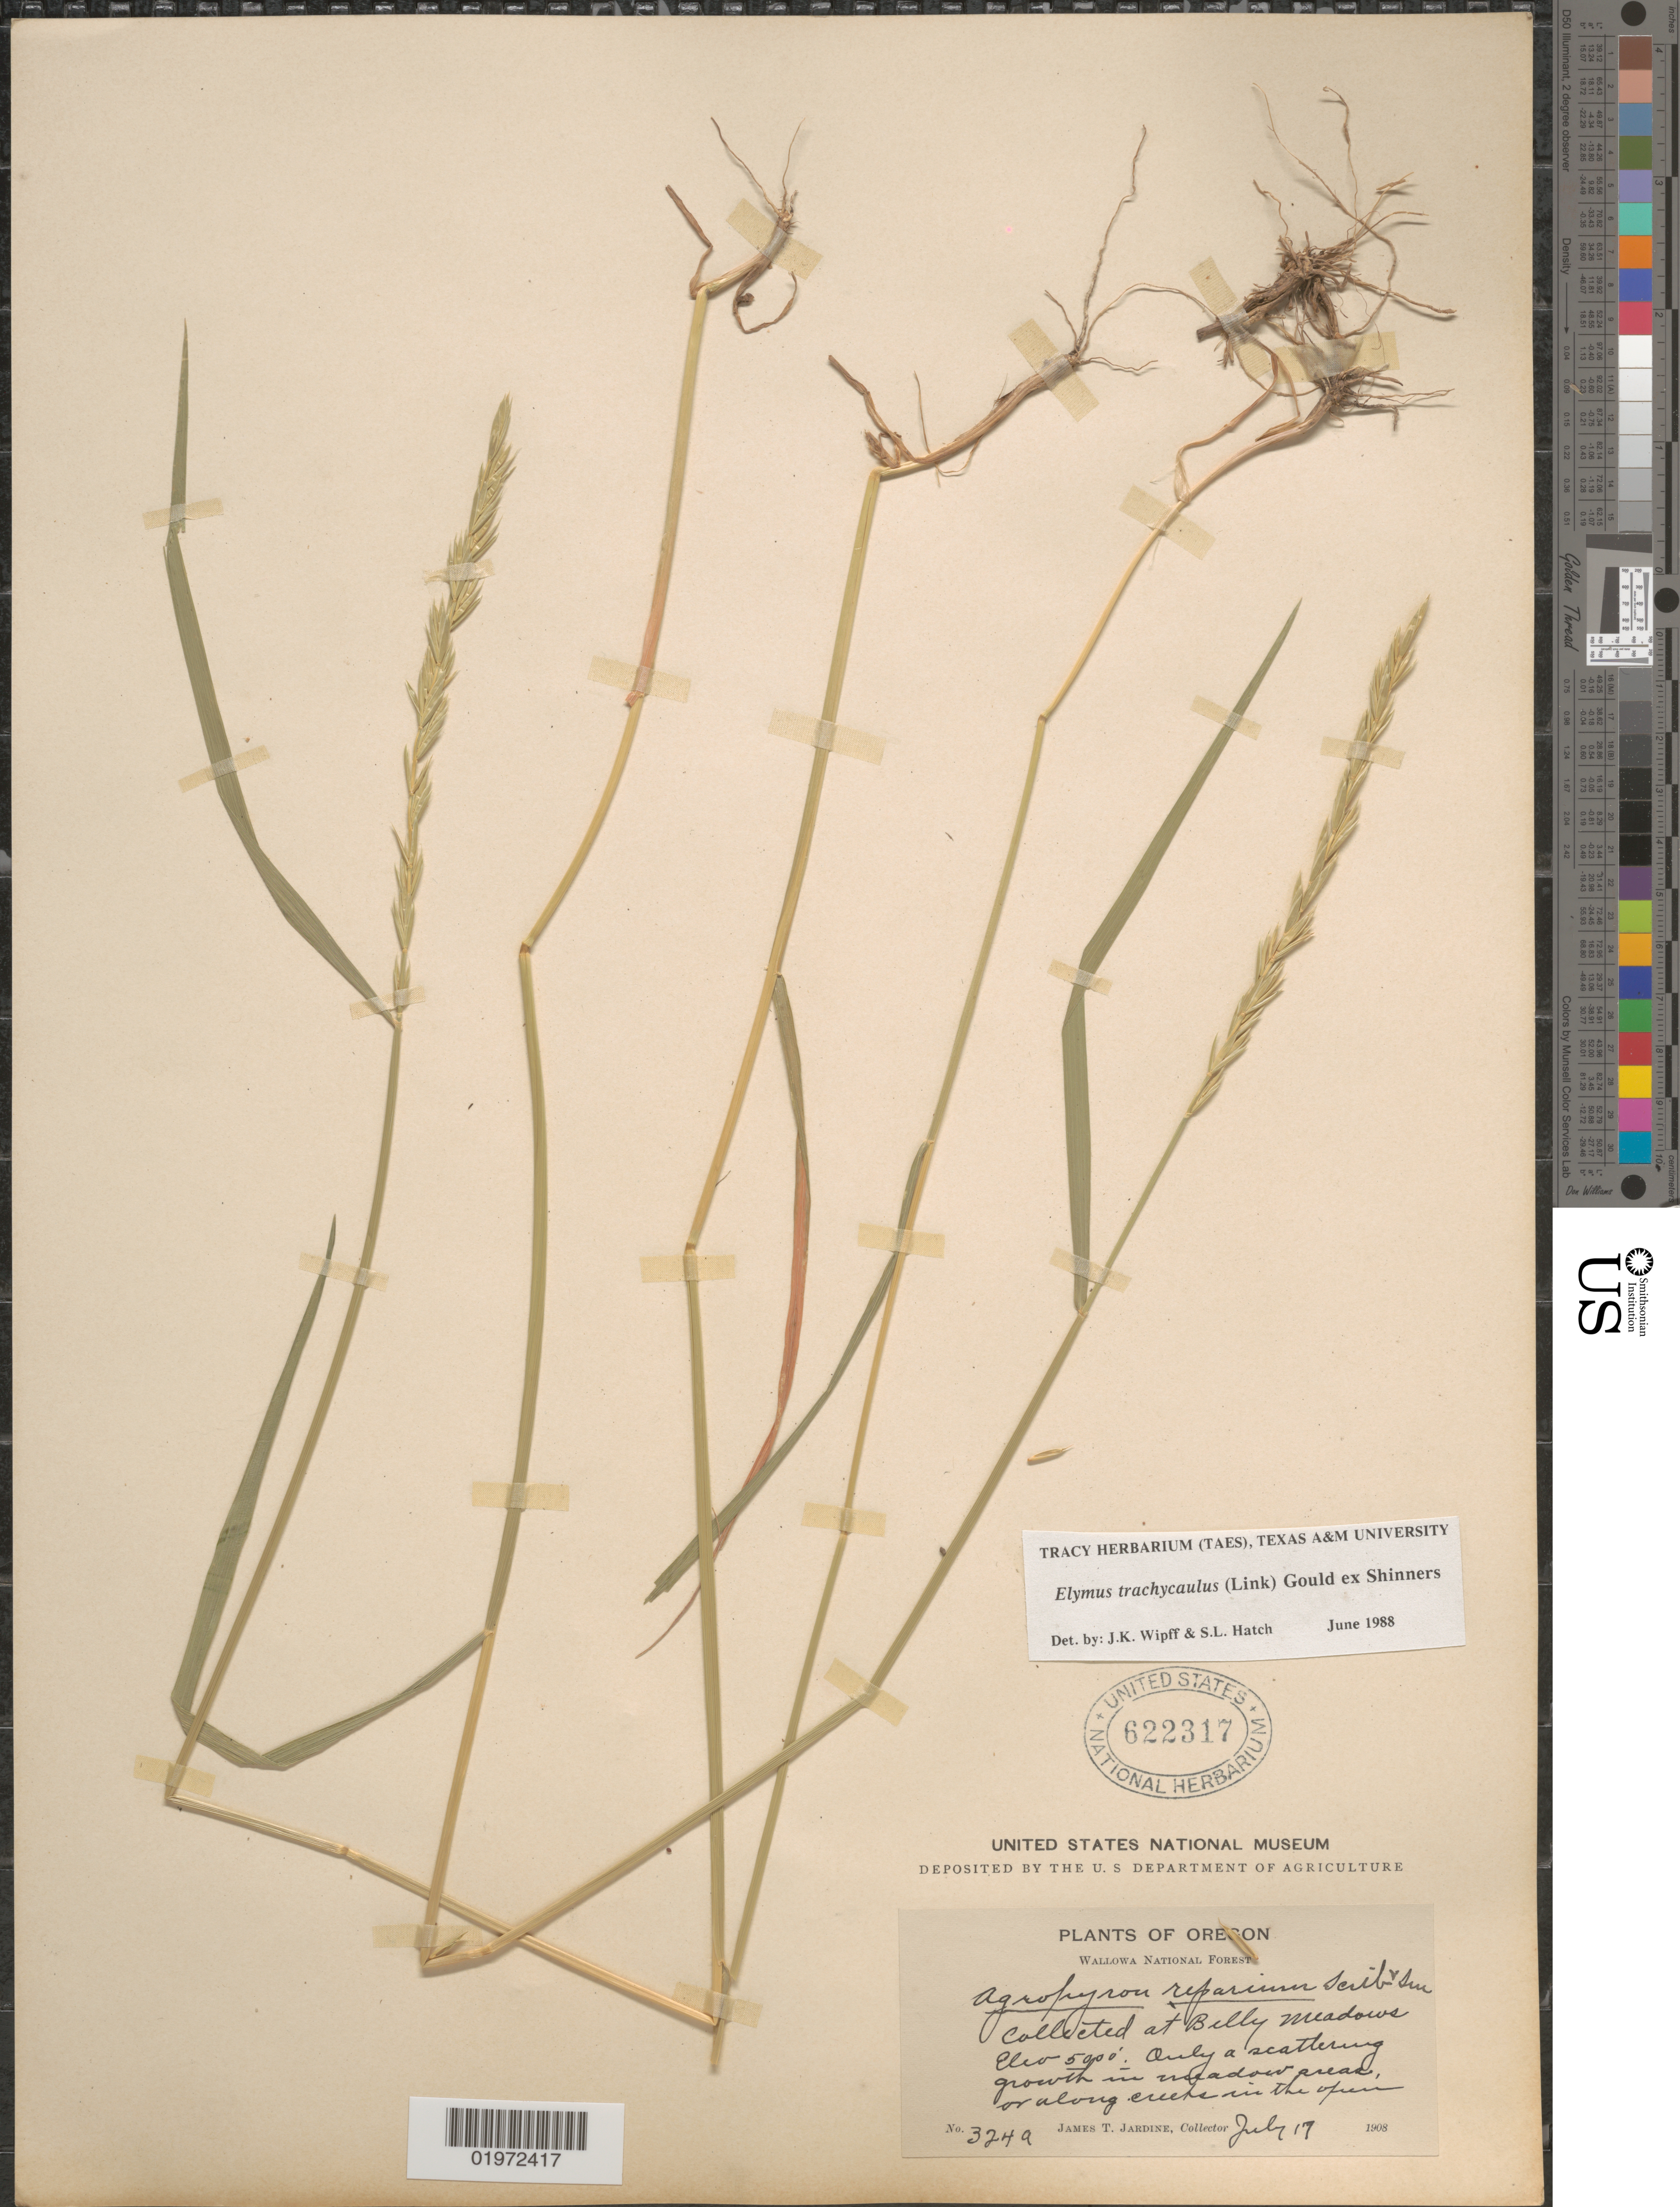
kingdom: Plantae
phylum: Tracheophyta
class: Liliopsida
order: Poales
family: Poaceae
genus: Elymus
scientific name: Elymus trachycaulus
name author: (Link) Gould ex Shinners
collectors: J. T. Jardine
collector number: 324a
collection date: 1908-07-17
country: United States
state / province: Oregon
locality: Wallowa National Forest. Collected at Belly Meadows. Only a scattering growth in meadow areas, or along creeks in the open.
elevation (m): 1524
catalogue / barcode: US 622317